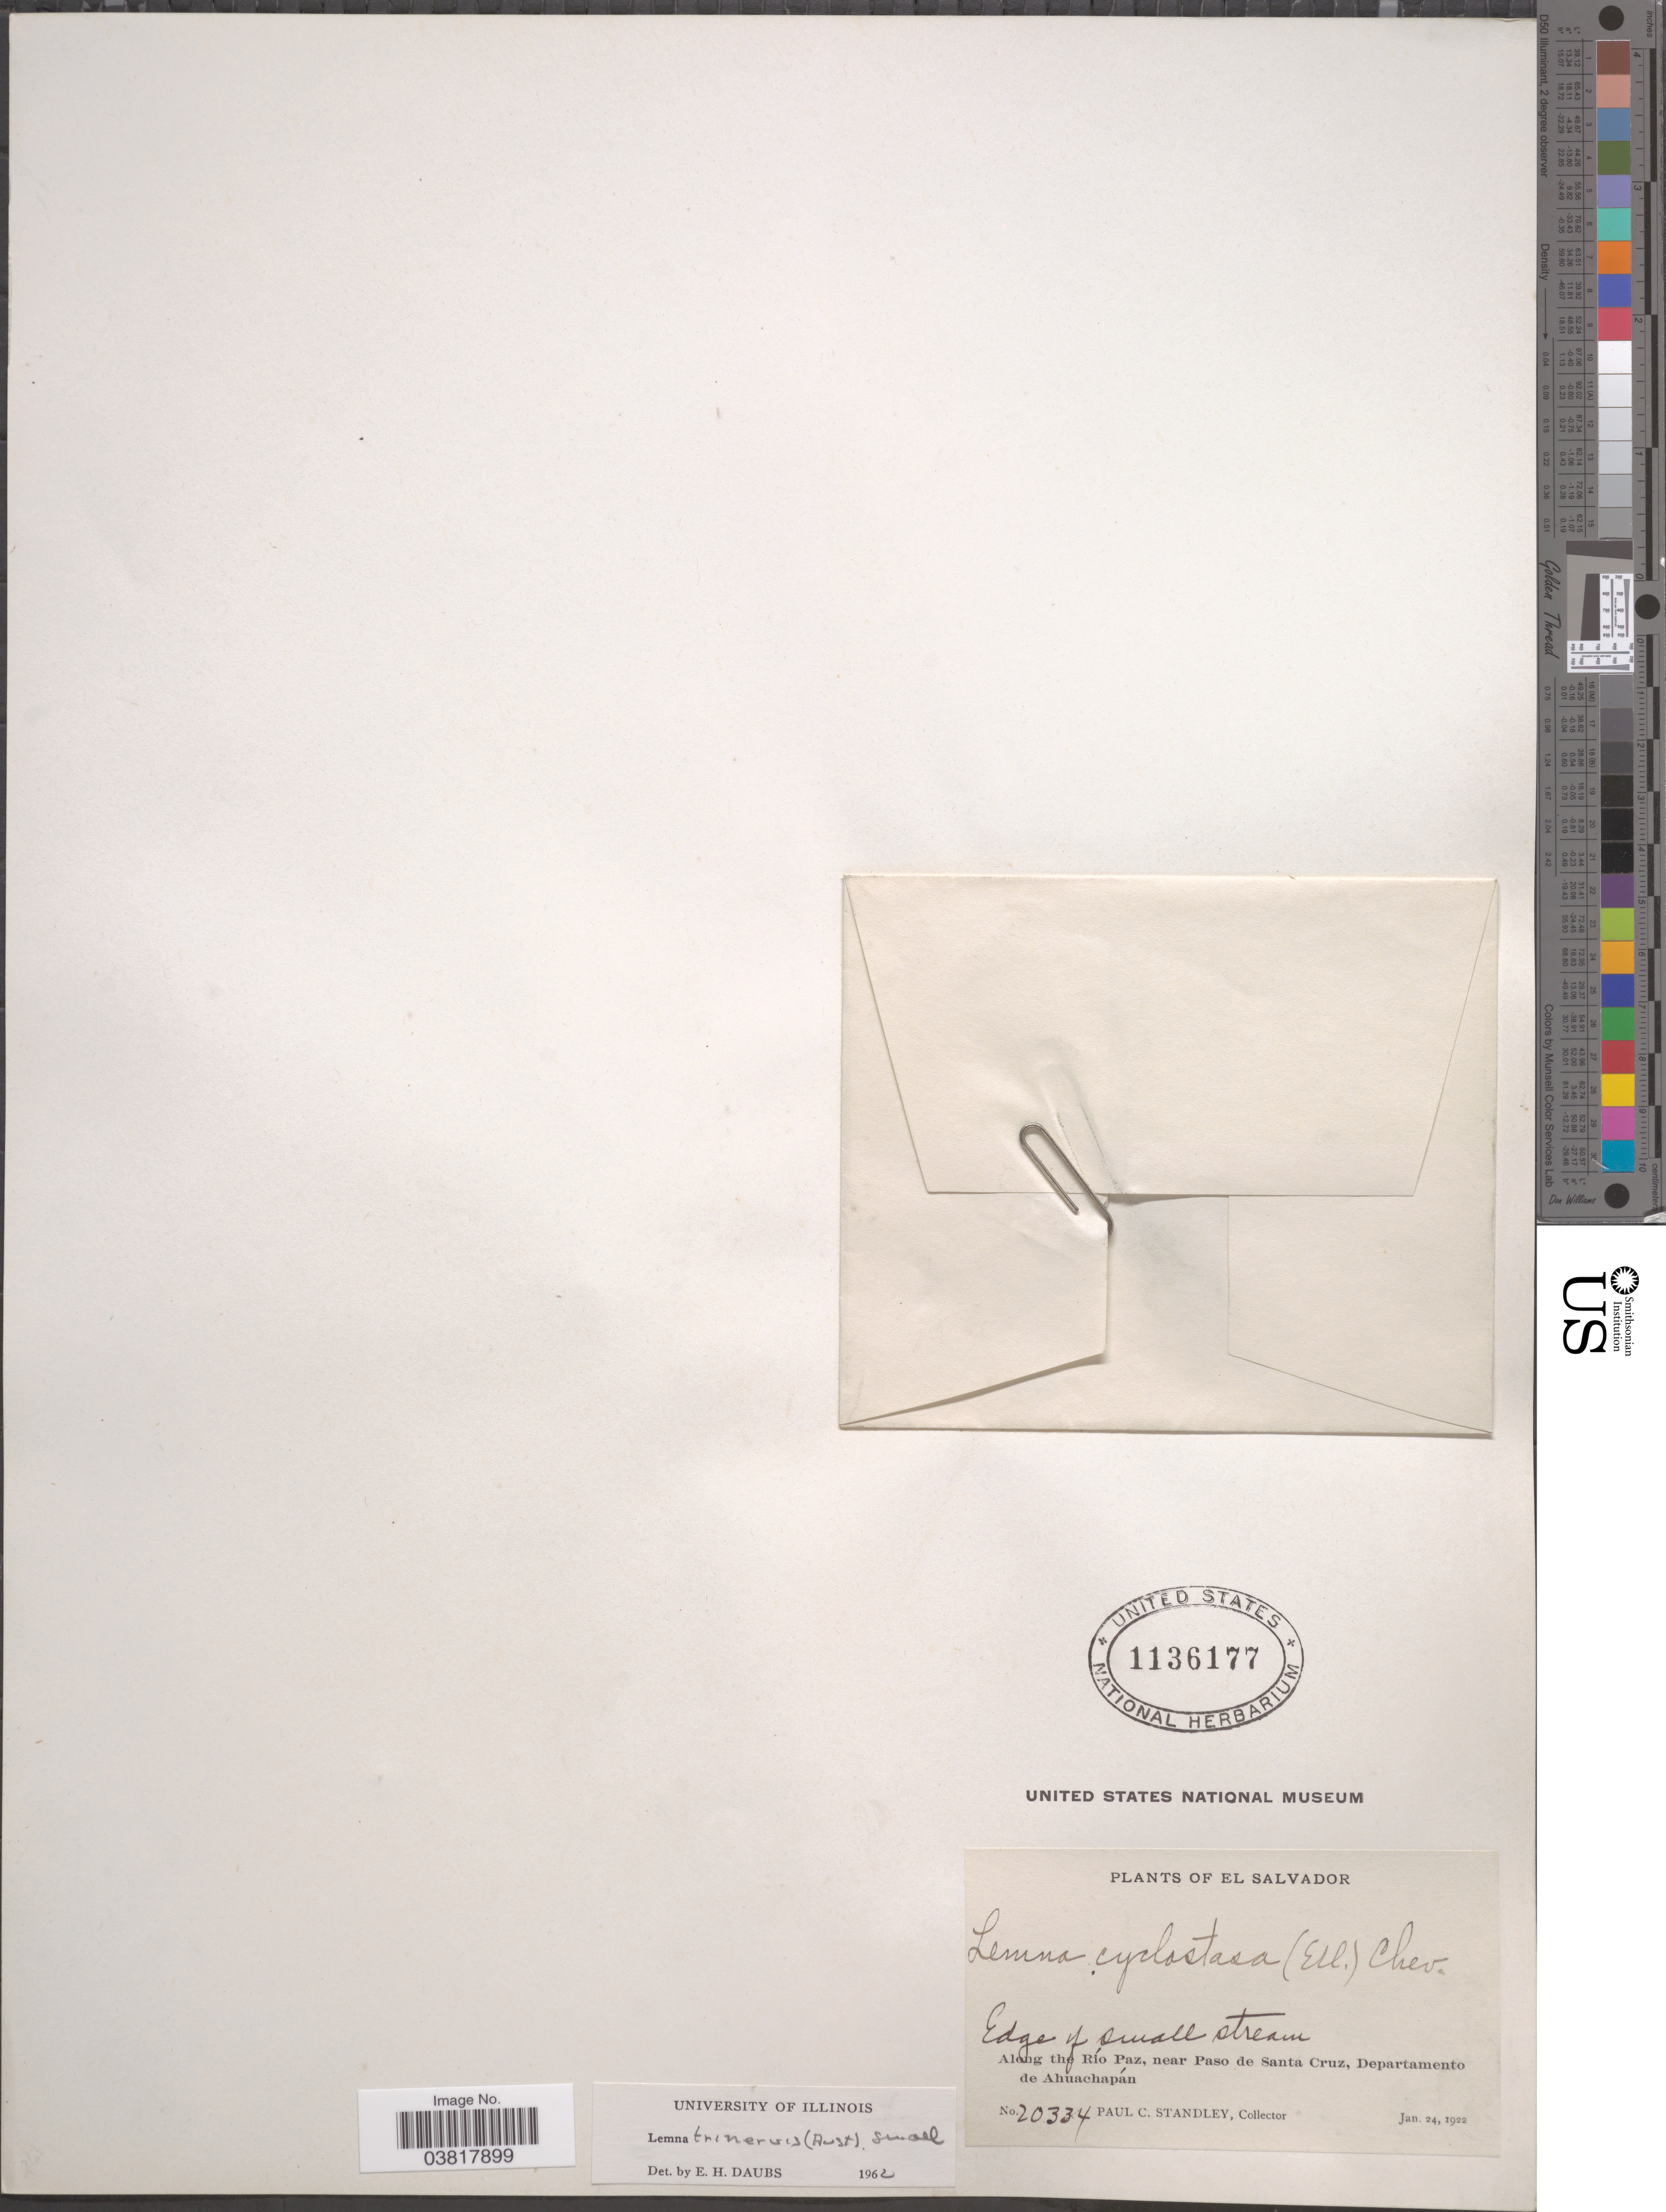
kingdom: Plantae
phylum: Tracheophyta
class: Liliopsida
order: Alismatales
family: Araceae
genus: Lemna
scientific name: Lemna trinervis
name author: Small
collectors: P. C. Standley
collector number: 20334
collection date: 1922-01-24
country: El Salvador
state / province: Ahuachapan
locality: Along the Río Paz, near Paso de Santa Cruz, Departamento de Ahuachapán.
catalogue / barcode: US 1136177